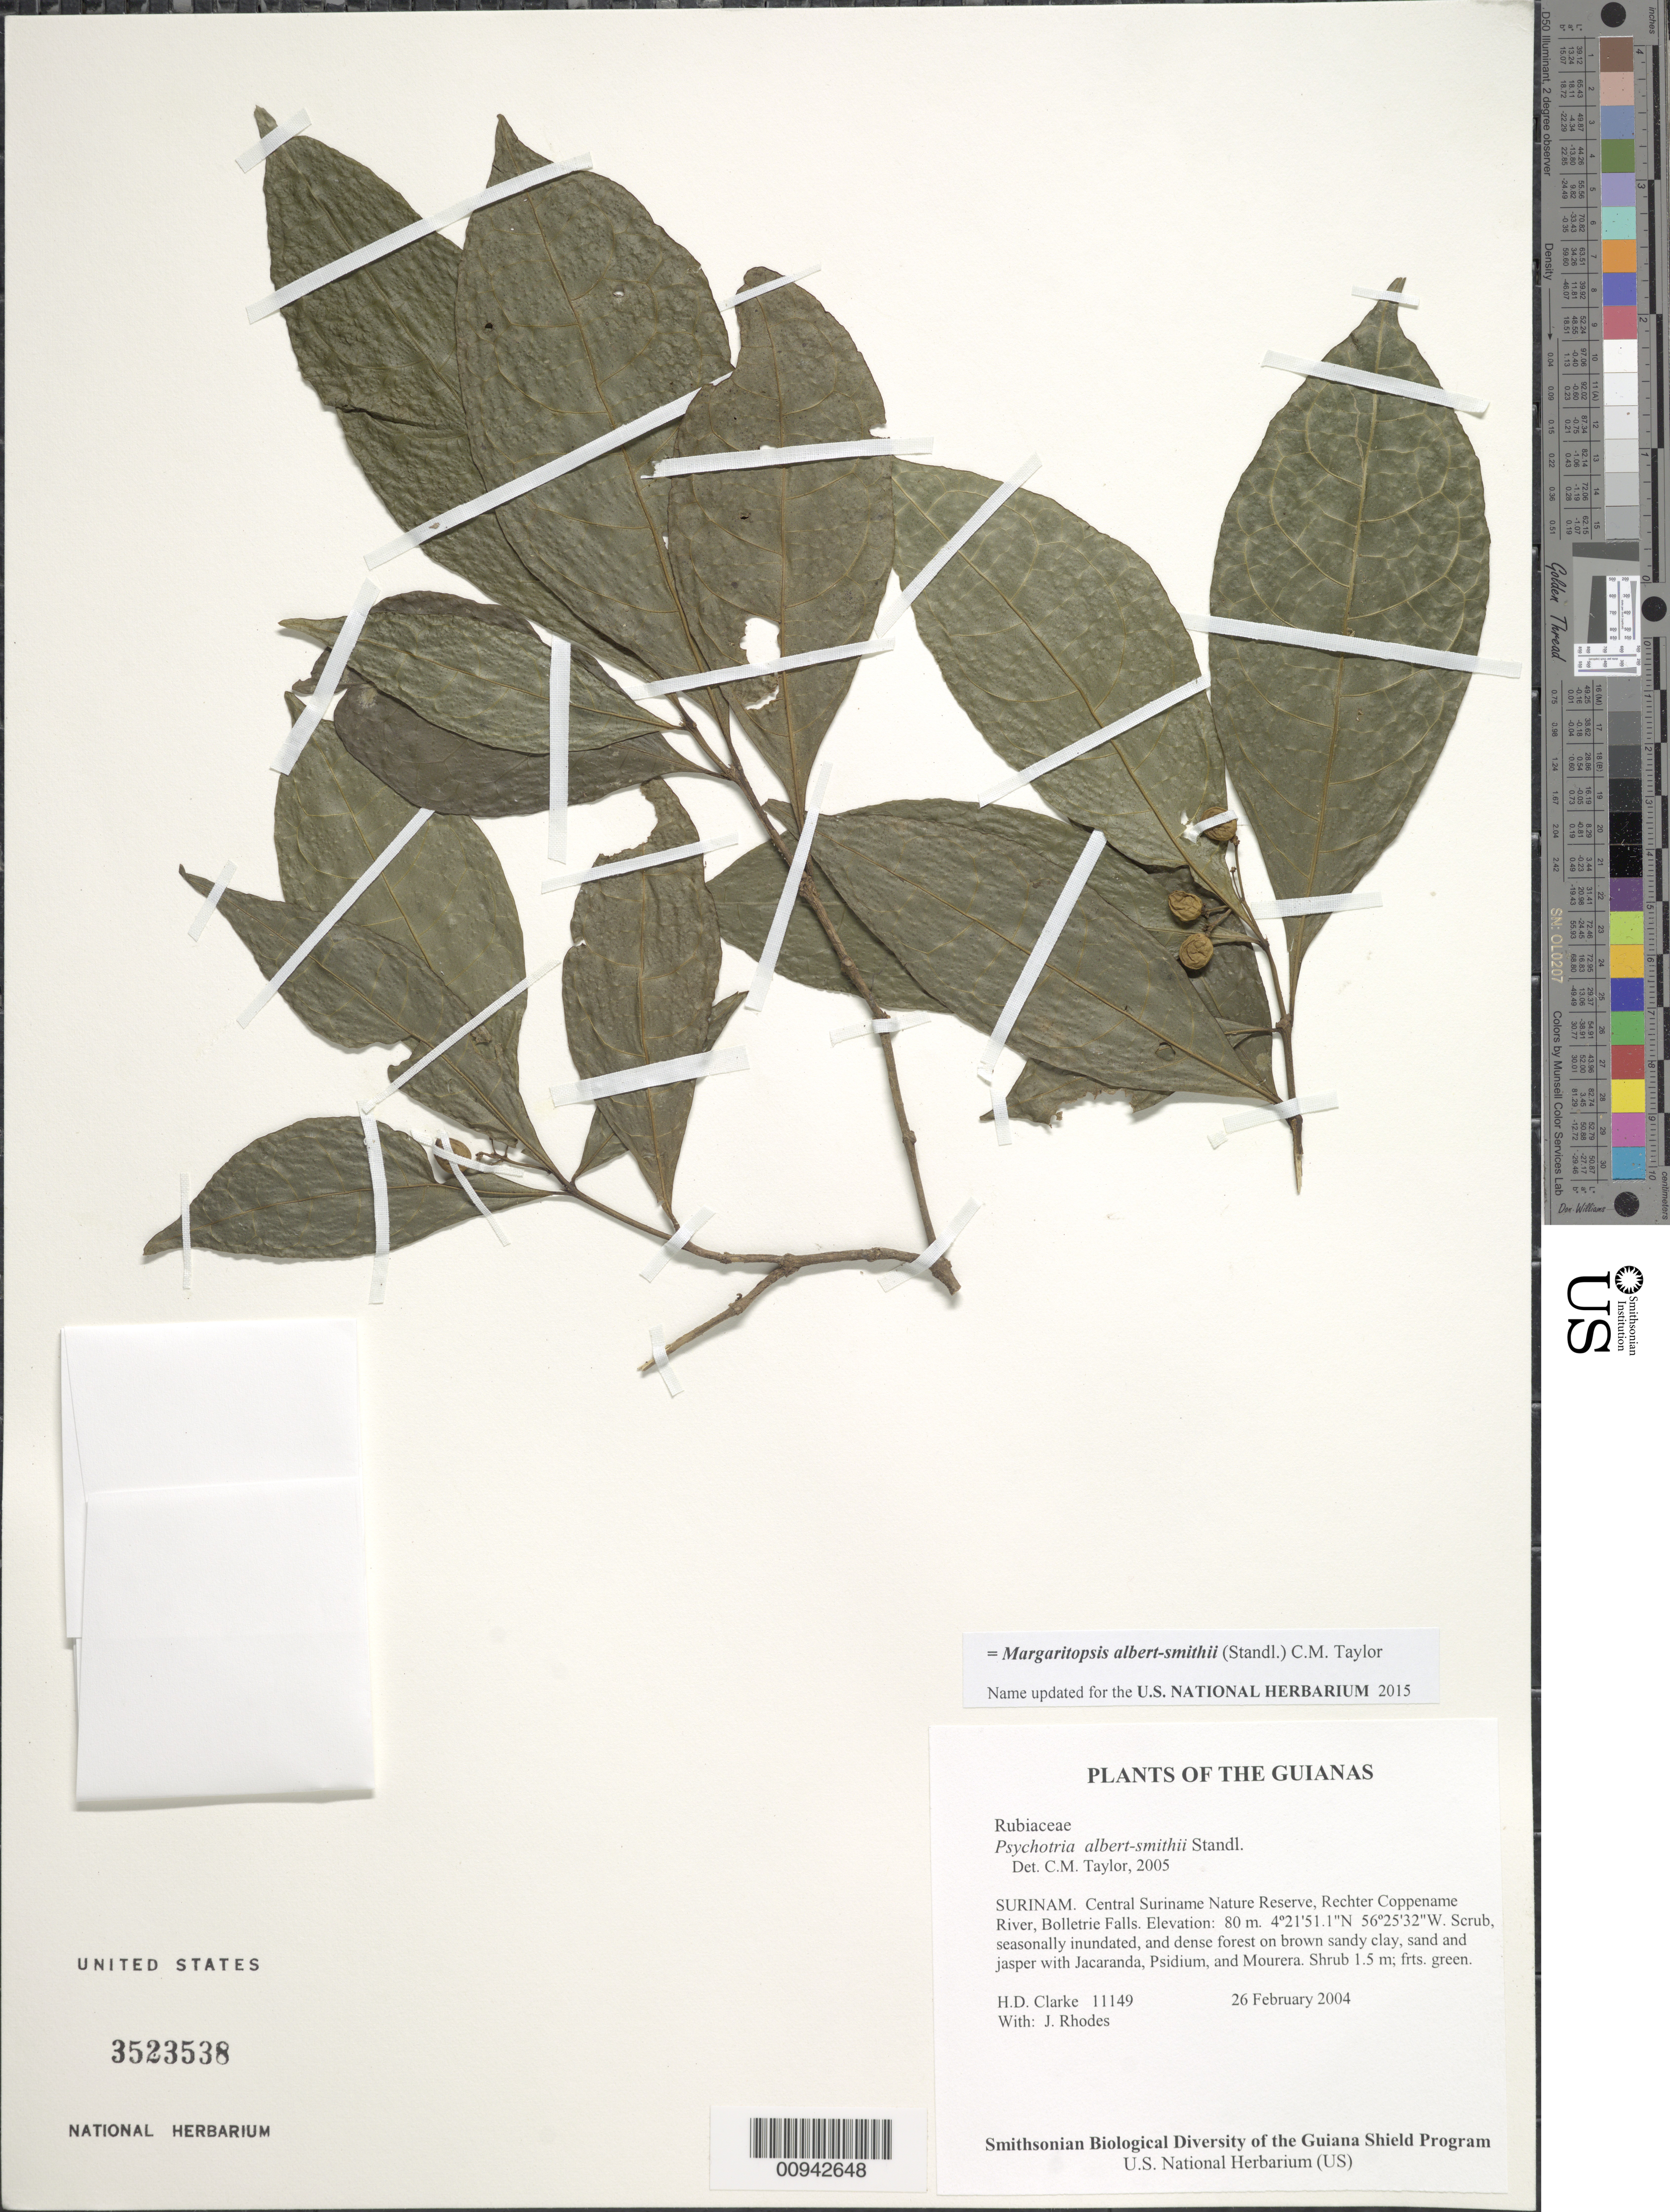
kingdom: Plantae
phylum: Tracheophyta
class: Magnoliopsida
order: Gentianales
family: Rubiaceae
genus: Psychotria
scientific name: Psychotria albert-smithii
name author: Standl.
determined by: Taylor, Charlotte M.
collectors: H. D. Clarke & J. Rhodes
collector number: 11149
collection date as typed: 26 February 2004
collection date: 2004-02-26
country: Suriname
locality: Central Suriname Nature Reserve, Rechter Coppename River, Bolletrie Falls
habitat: Scrub, seasonally inundated, and dense forest on brown sandy clay, sand and jasper with Jacaranda, Psidium, and Mourera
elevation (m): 80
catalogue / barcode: US 3523538